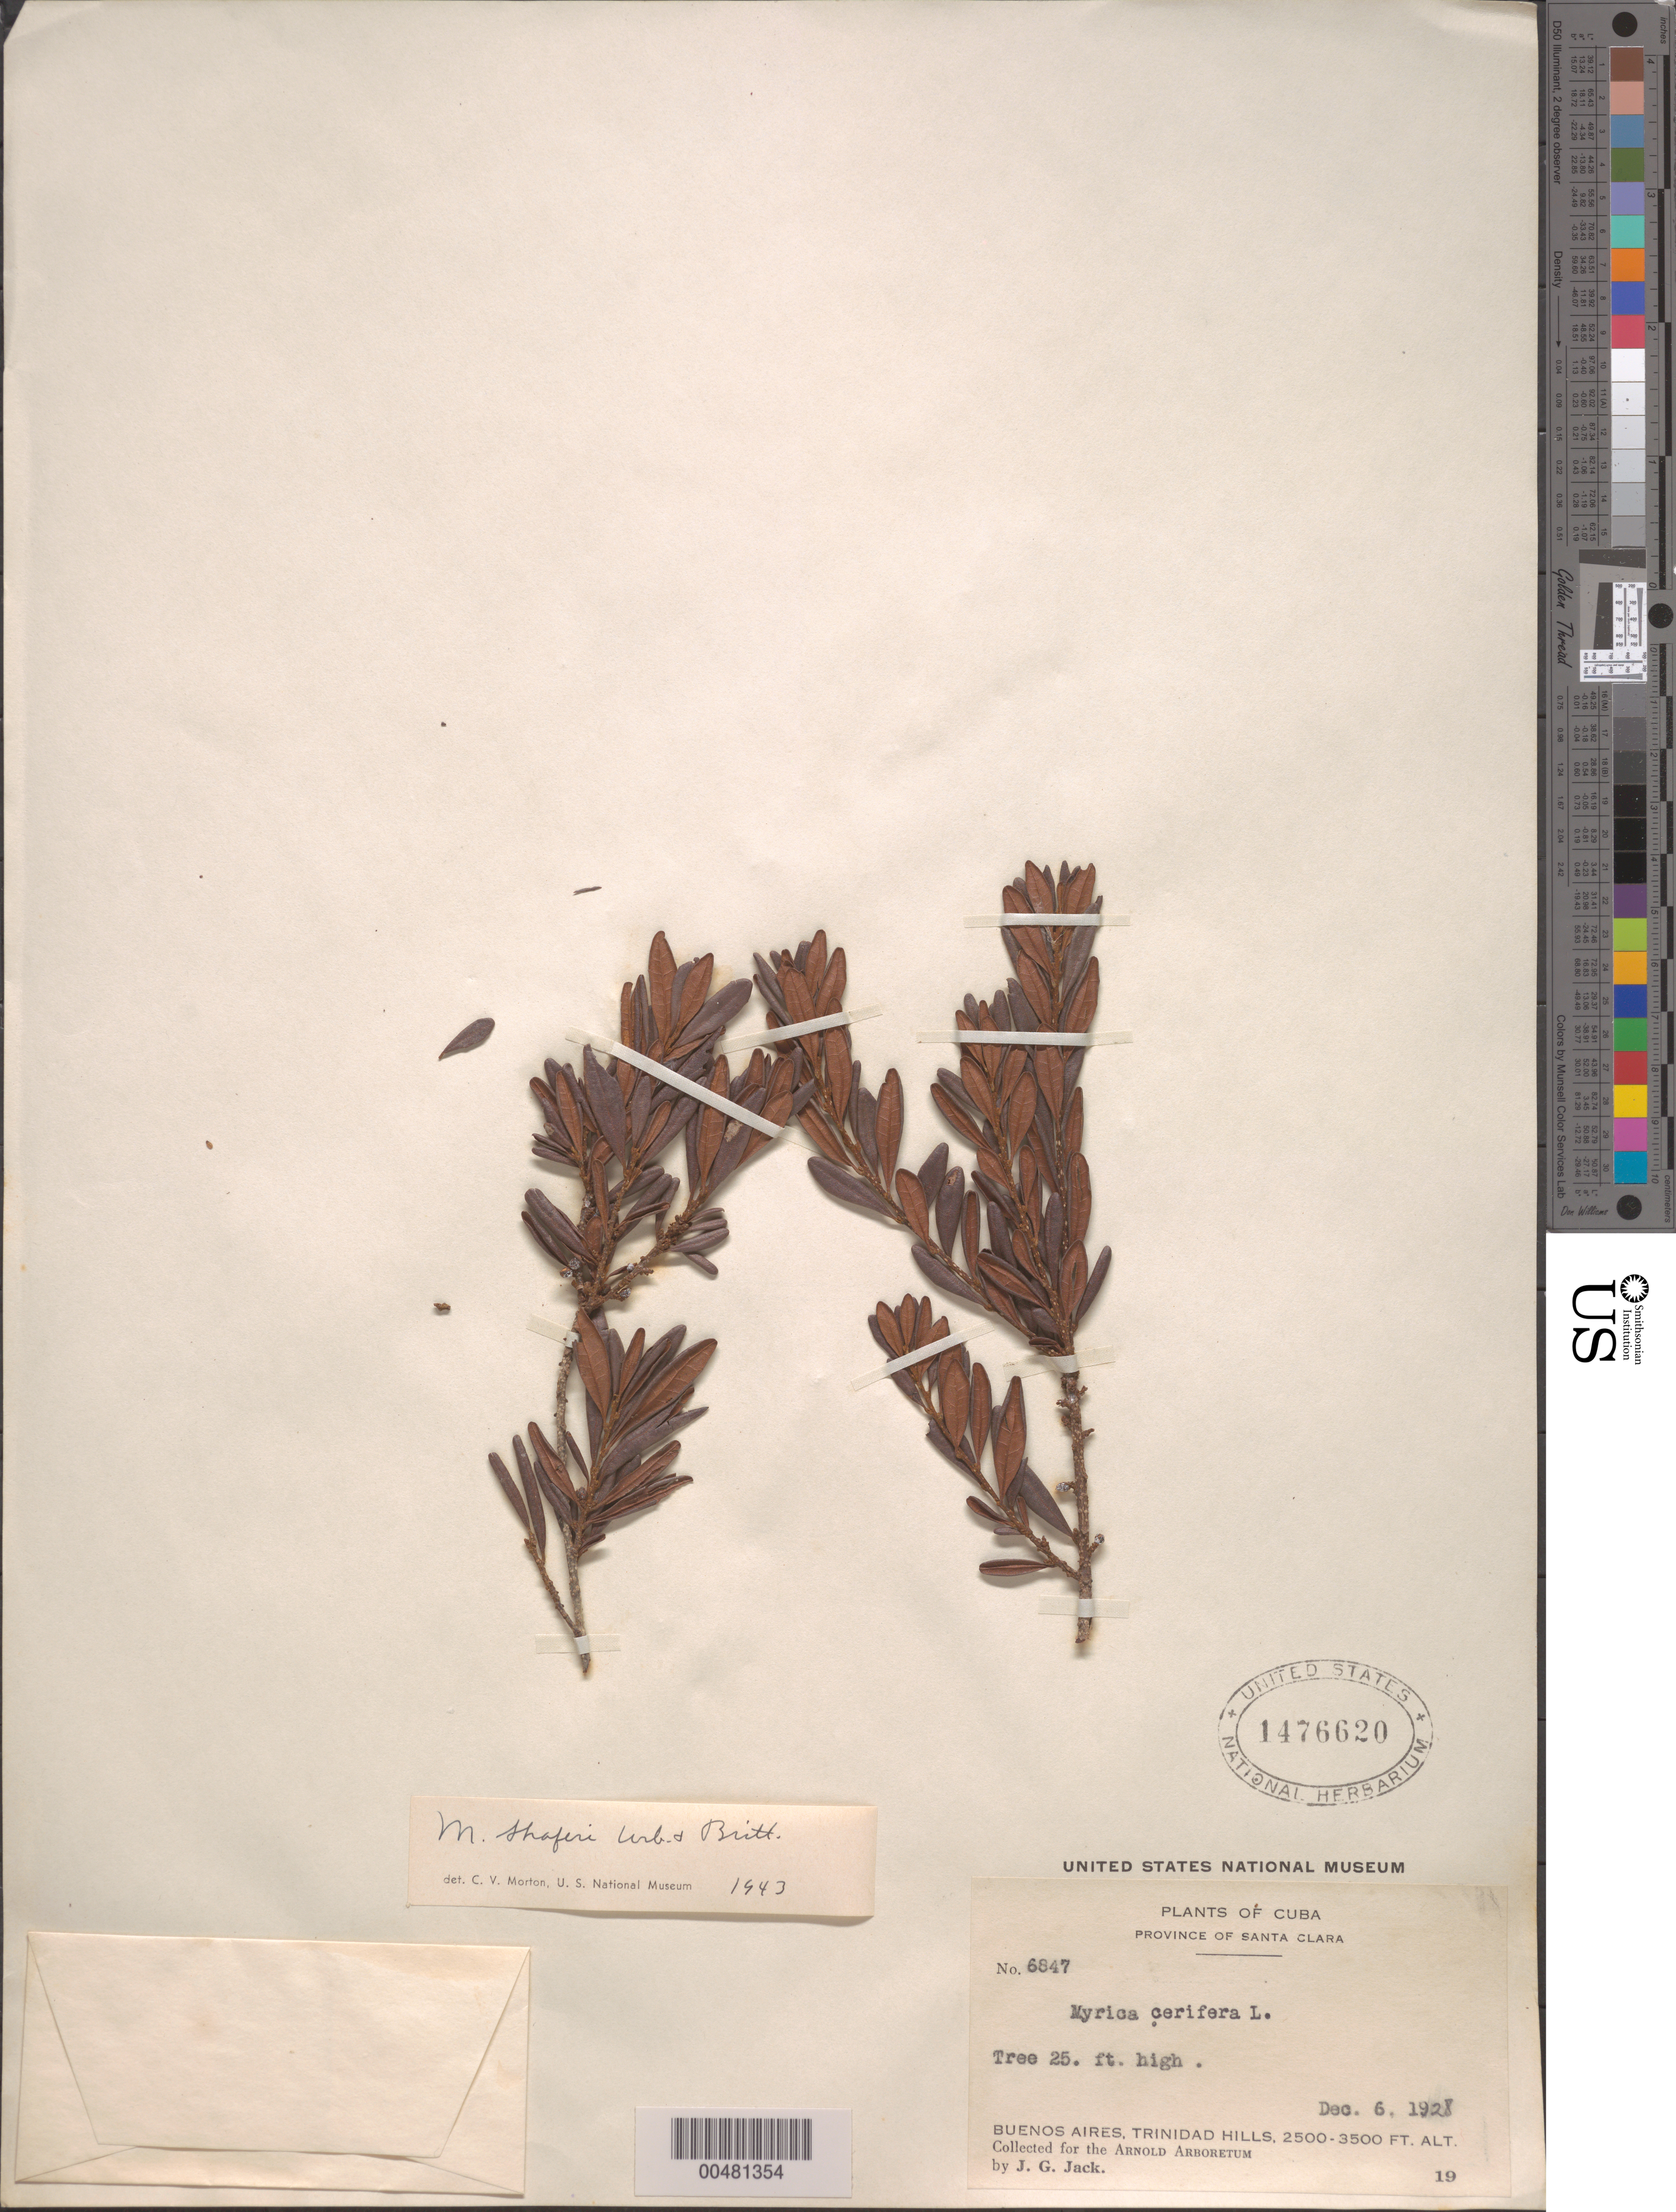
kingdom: Plantae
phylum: Tracheophyta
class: Magnoliopsida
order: Fagales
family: Myricaceae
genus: Myrica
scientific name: Myrica shaferi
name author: Urb. & Britton in Urb.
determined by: Morton, C. V.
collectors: J. G. Jack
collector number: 6847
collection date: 1928-12-06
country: Cuba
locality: Santa Clara Province. Buenos Aires, Trinidad Hills.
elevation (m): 2500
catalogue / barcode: US 1476620